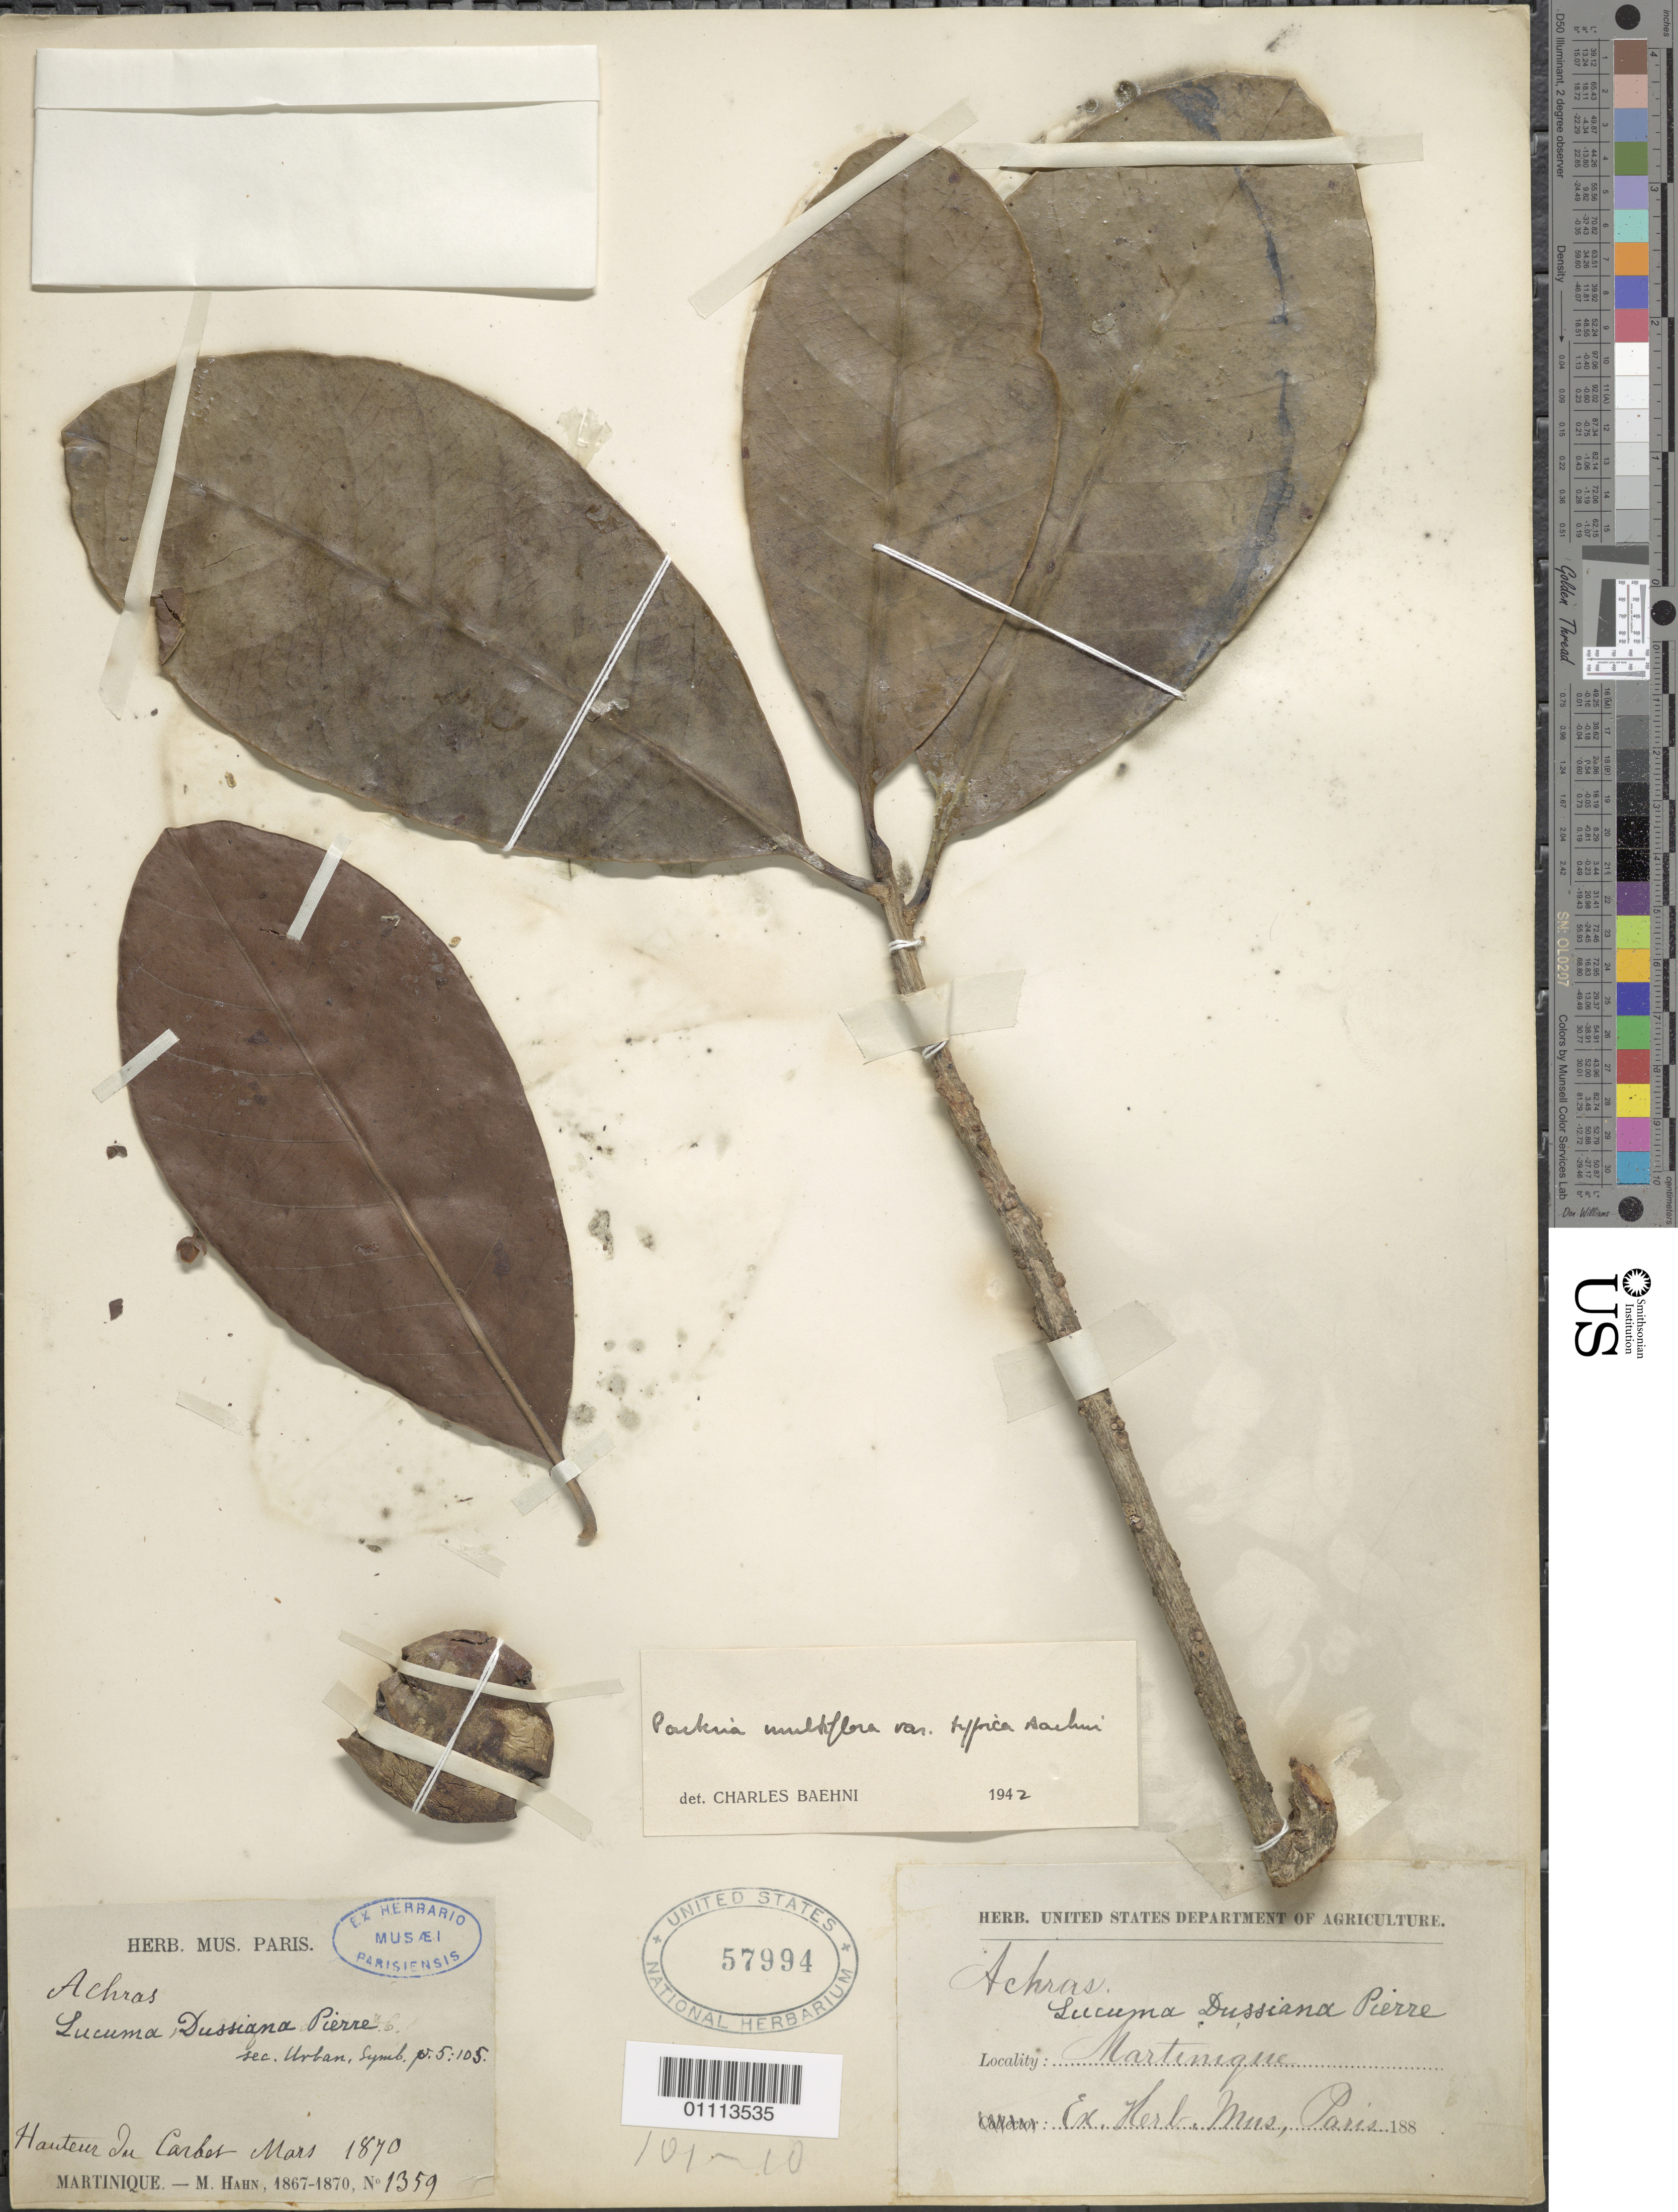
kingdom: Plantae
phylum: Tracheophyta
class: Magnoliopsida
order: Ericales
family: Sapotaceae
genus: Pouteria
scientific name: Pouteria multiflora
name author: (A. DC.) Eyma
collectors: M. Hahn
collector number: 1359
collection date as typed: Mar 1870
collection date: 1870-03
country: Martinique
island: Martinique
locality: Hauteru Du Carbor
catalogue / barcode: US 57994